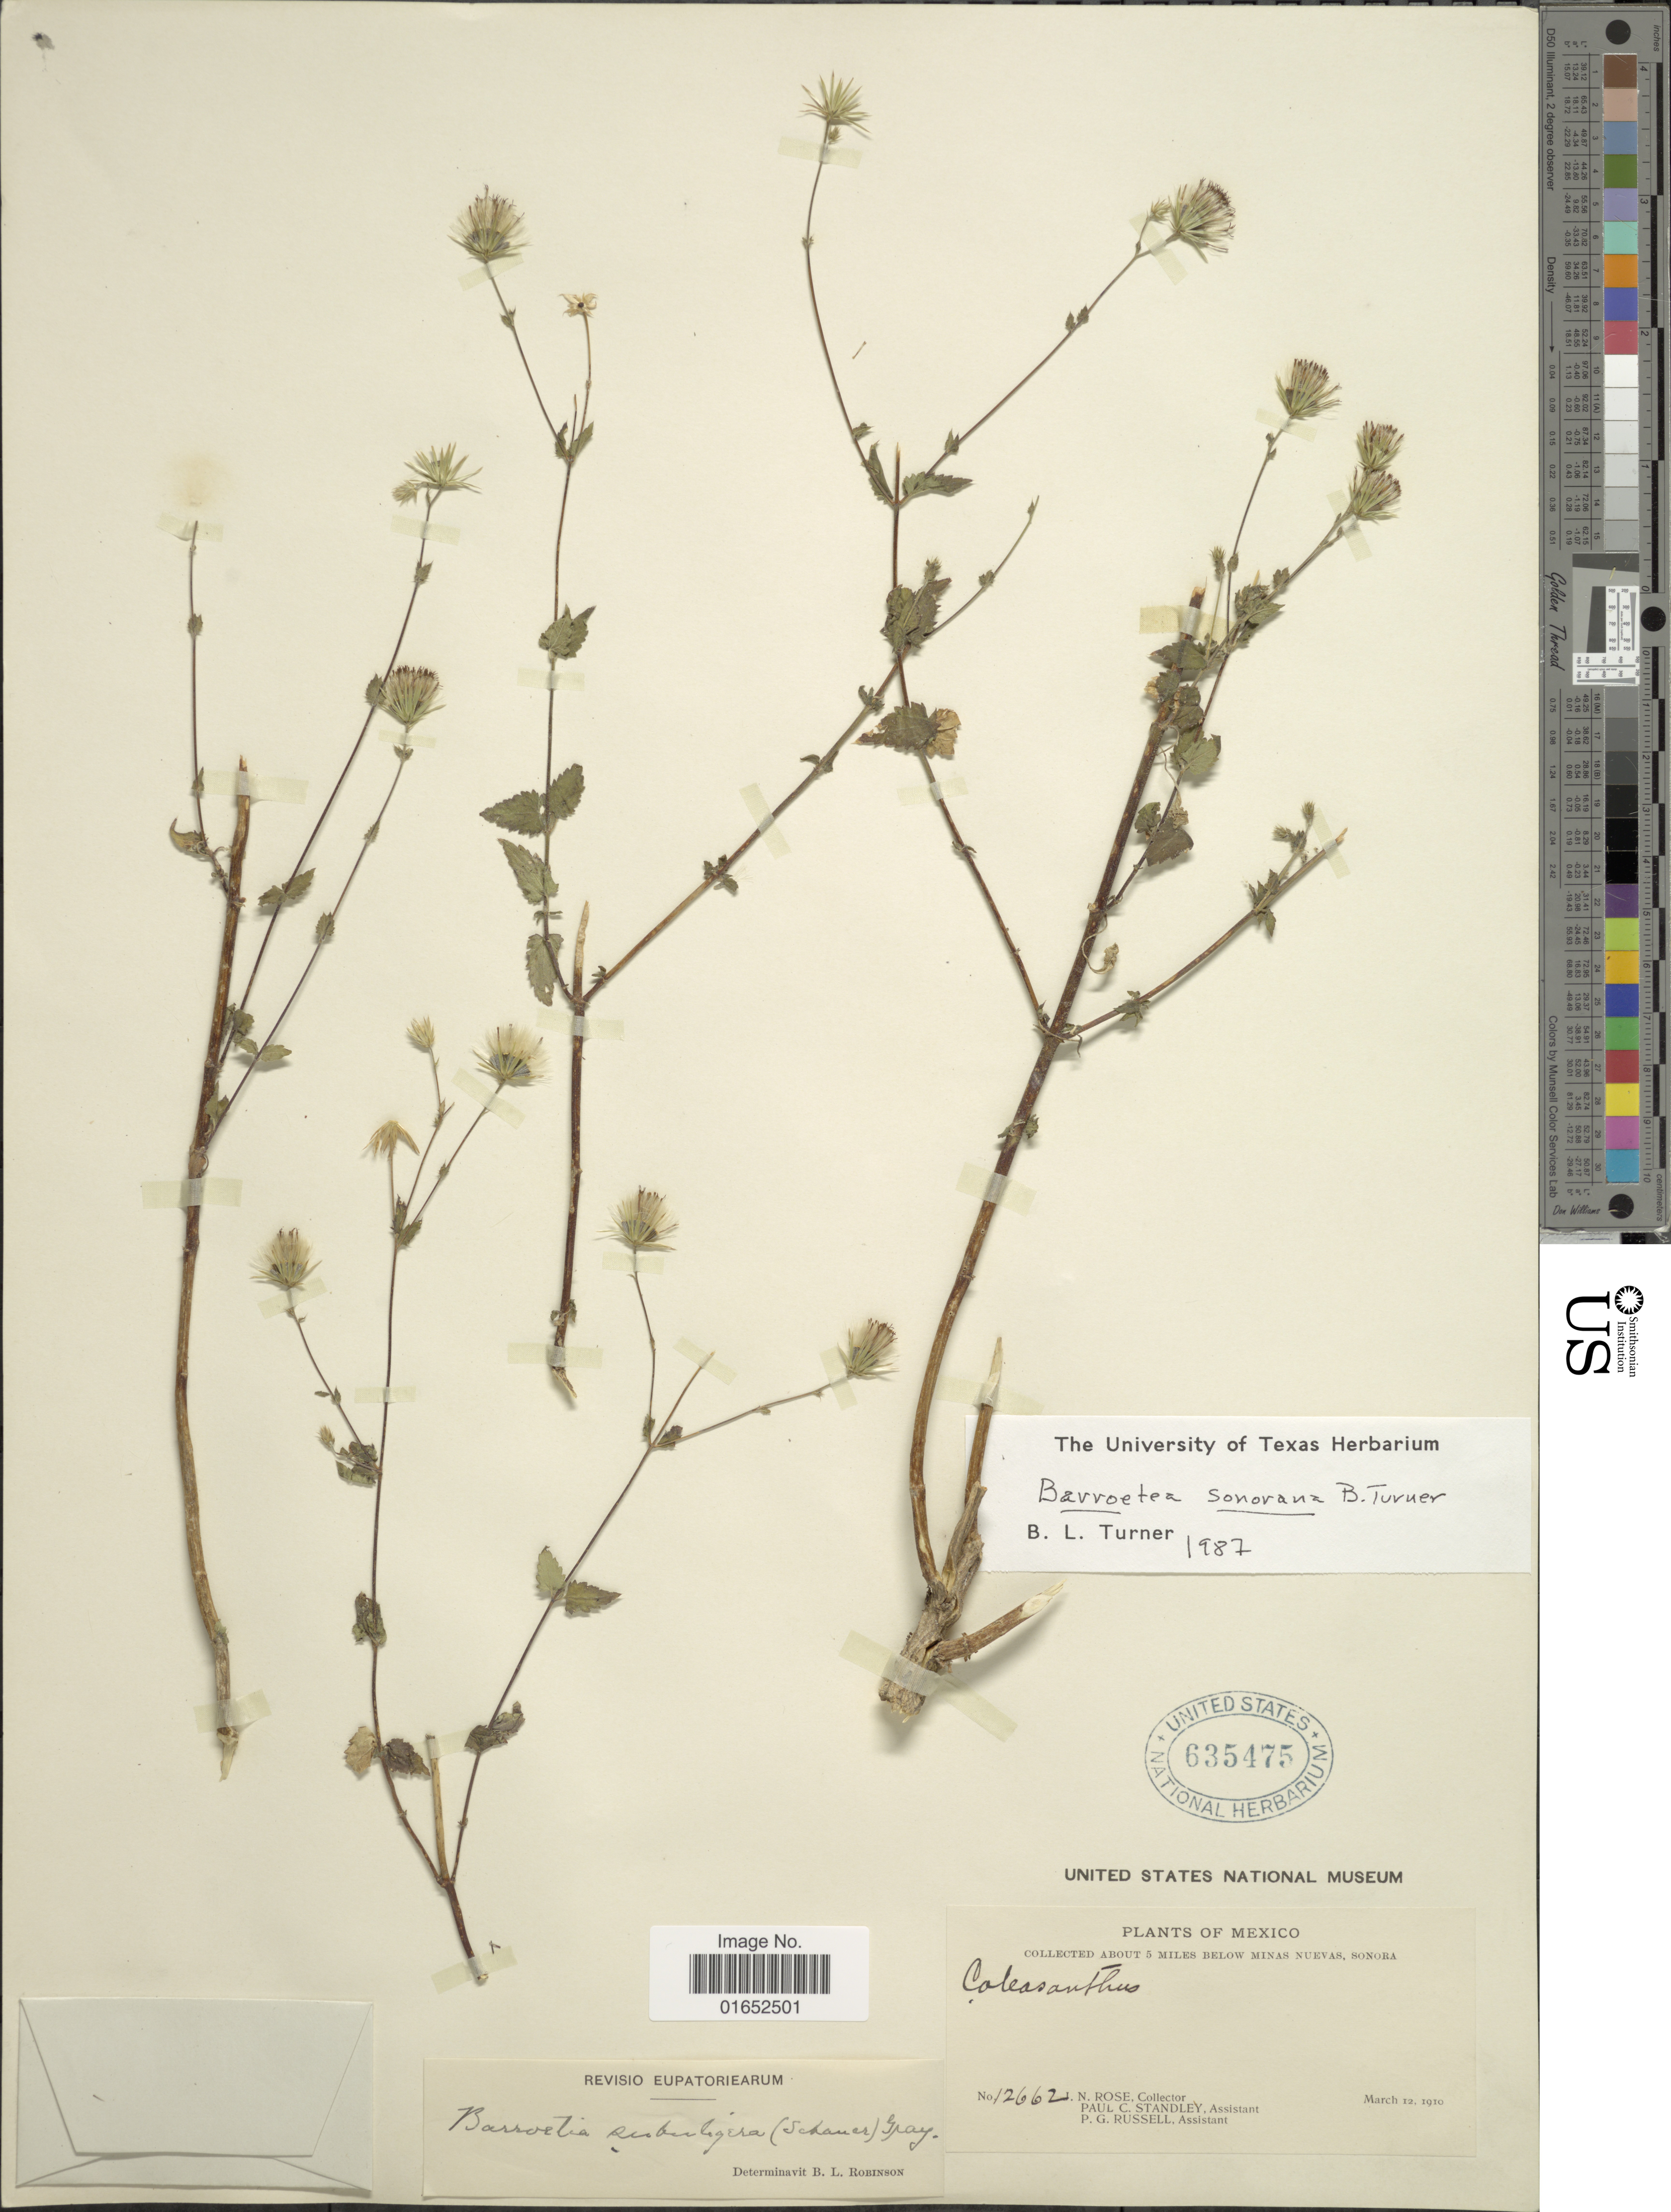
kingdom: Plantae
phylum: Tracheophyta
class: Magnoliopsida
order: Asterales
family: Asteraceae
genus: Barroetea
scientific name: Barroetea sonorae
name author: B.L. Turner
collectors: J. N. Rose, P. C. Standley & P. G. Russell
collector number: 12662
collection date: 1910-03-12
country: Mexico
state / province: Sonora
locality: About 5 miles below Minas Nuevas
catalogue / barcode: US 635475